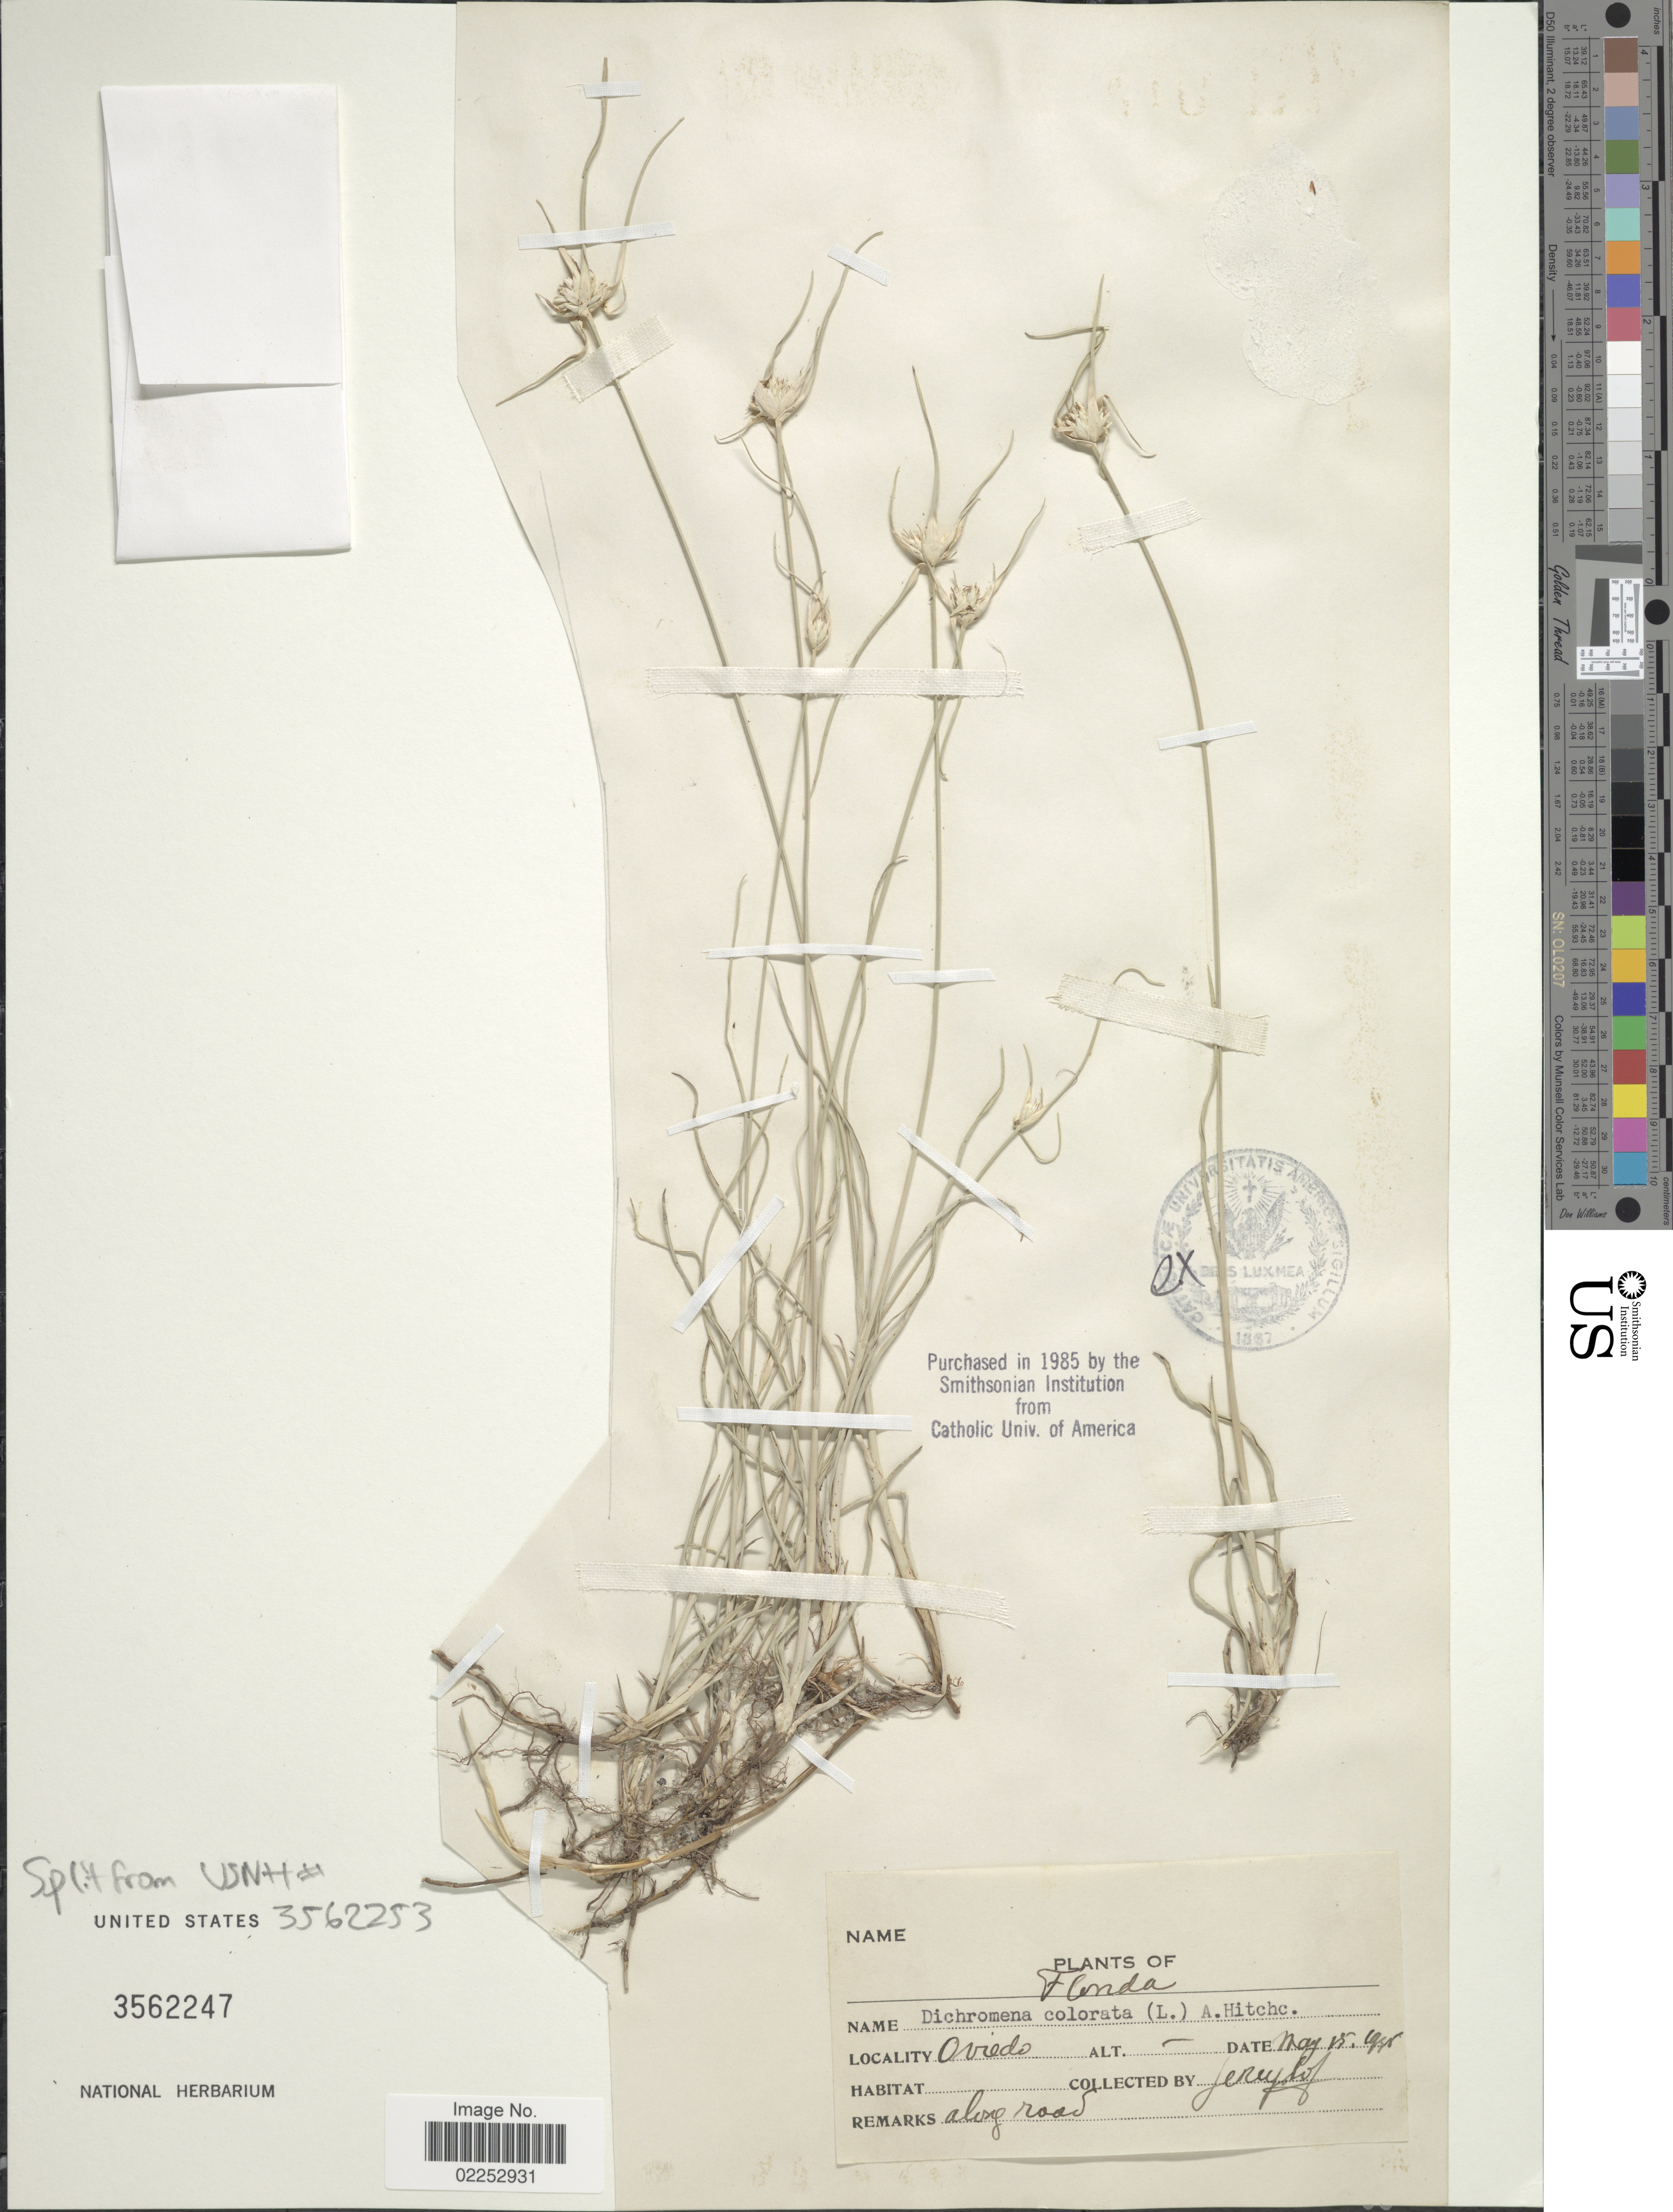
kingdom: Plantae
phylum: Tracheophyta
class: Liliopsida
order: Poales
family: Cyperaceae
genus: Rhynchospora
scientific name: Rhynchospora colorata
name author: (L.) H. Pfeiff.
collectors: J. C. T. Uphof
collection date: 1945-05-15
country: United States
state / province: Florida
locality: Oviedo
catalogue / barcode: US 3562247